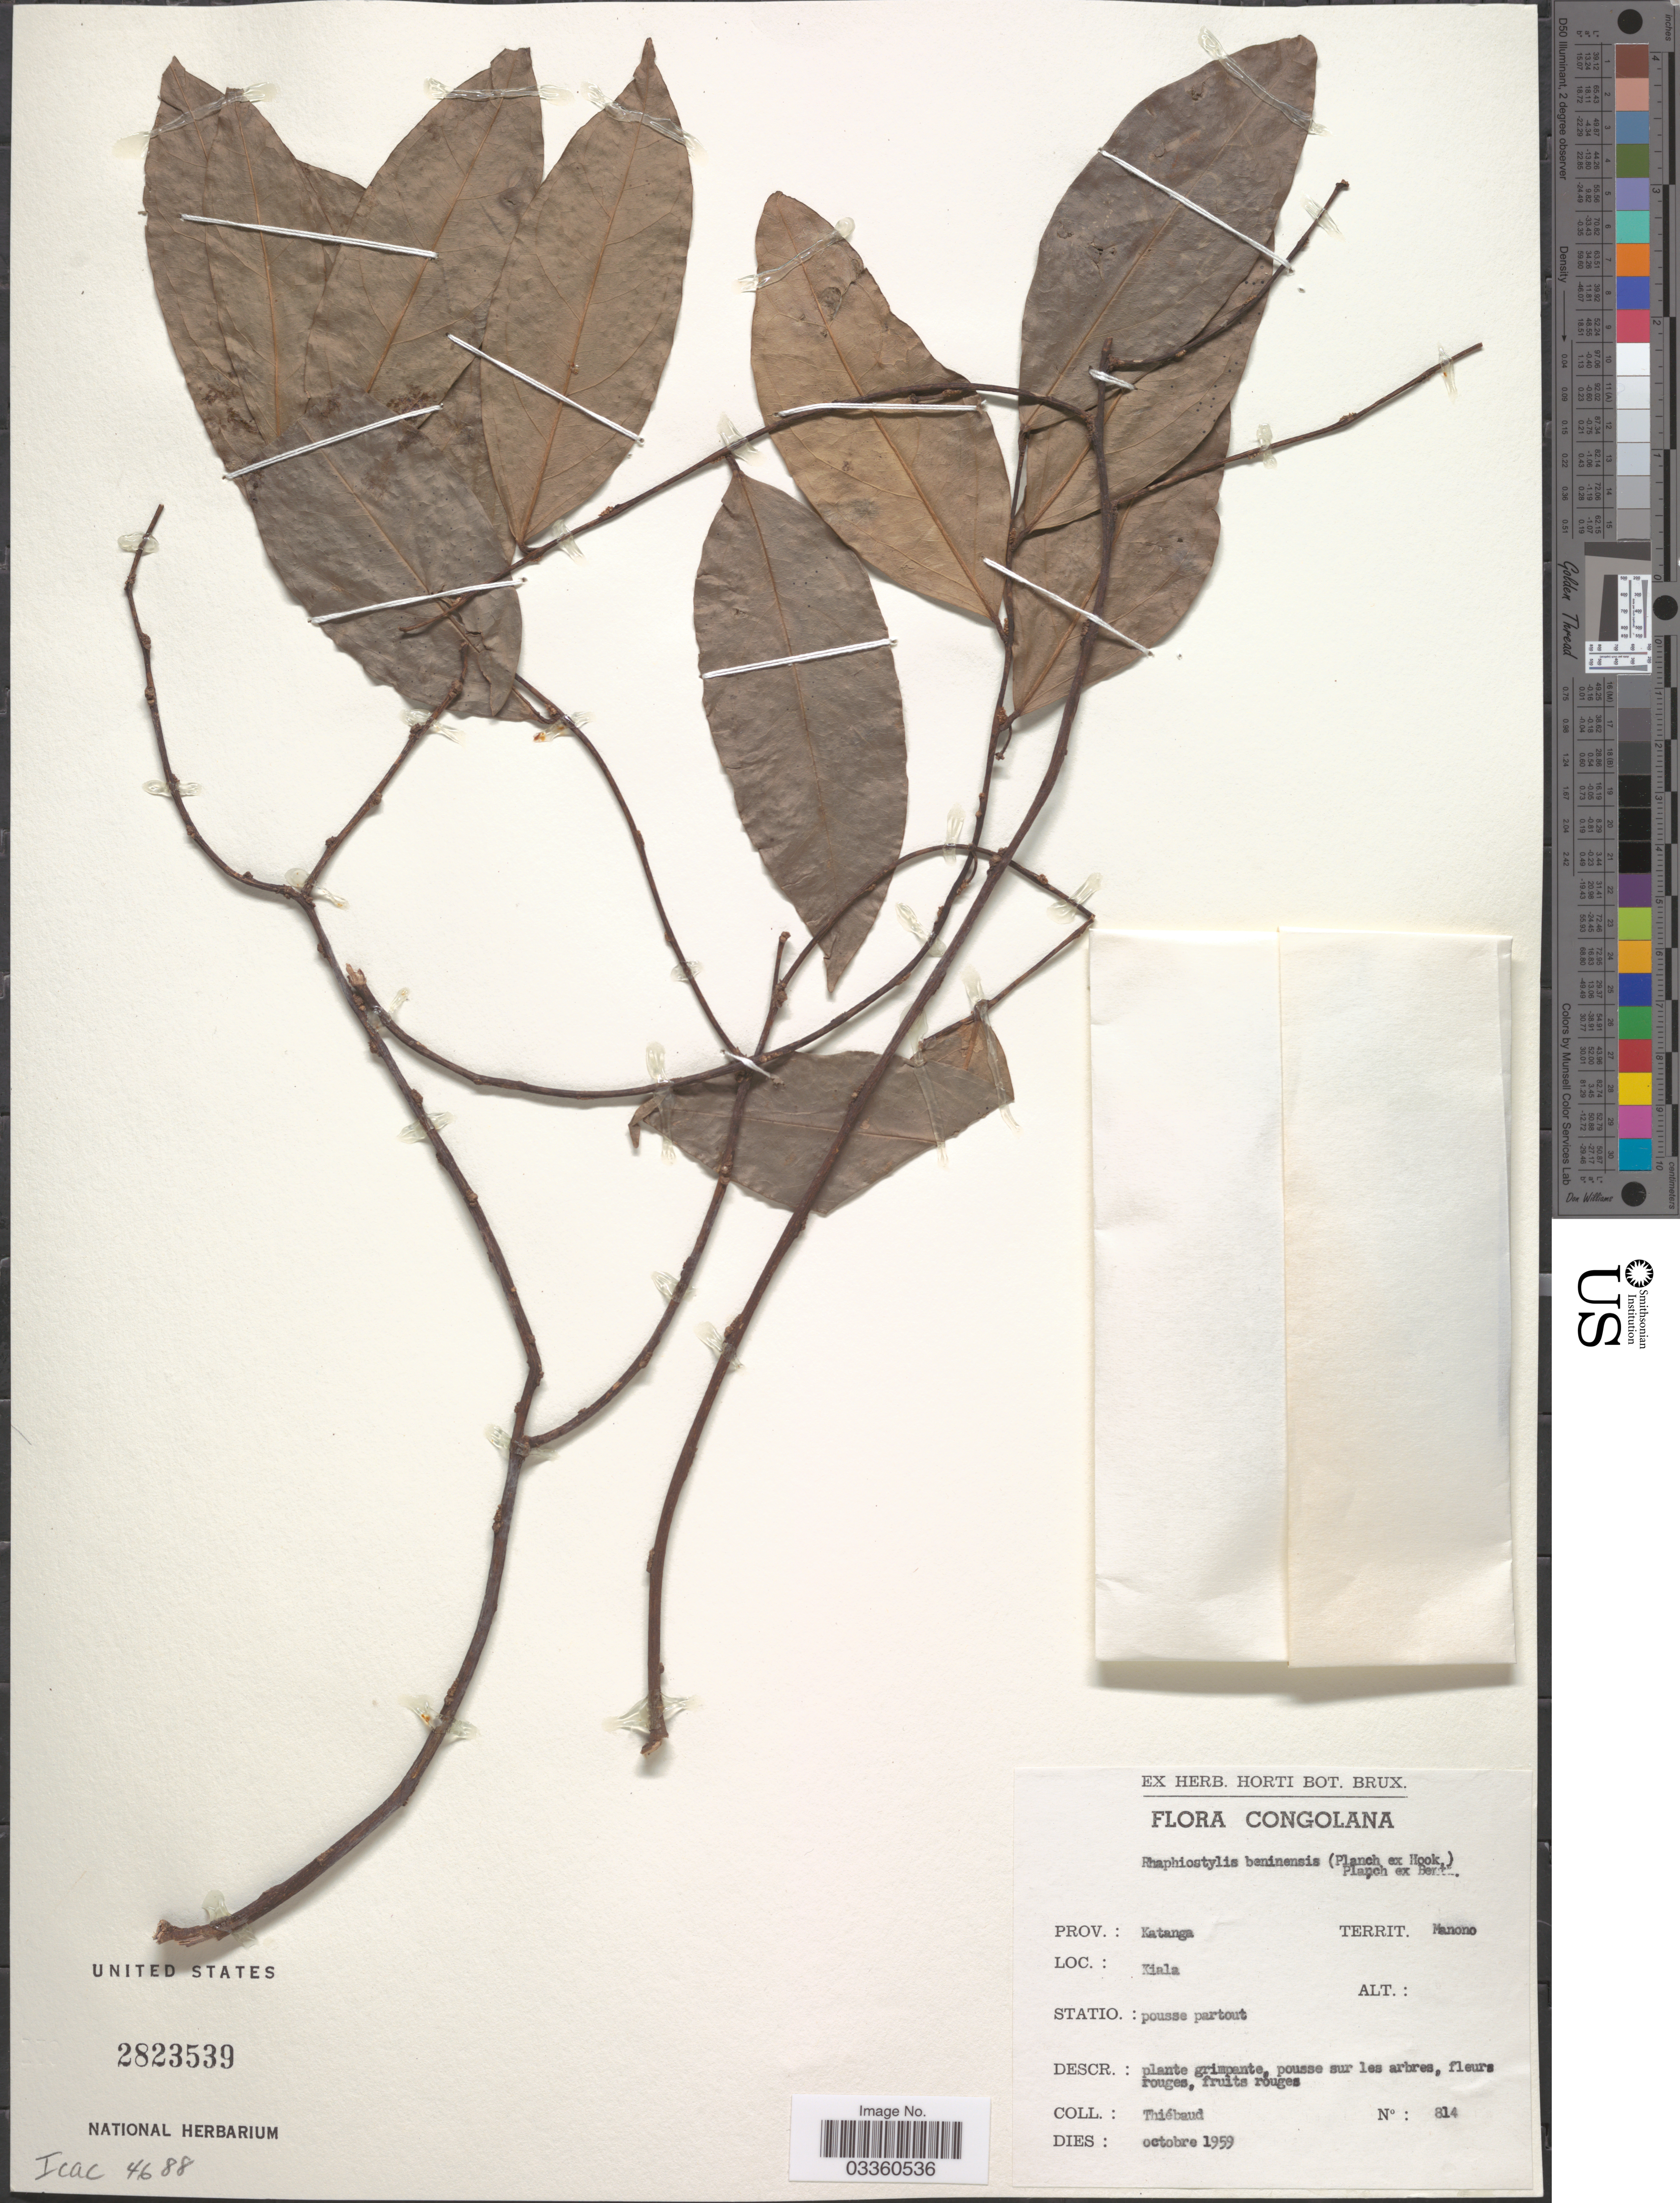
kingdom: Plantae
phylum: Tracheophyta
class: Magnoliopsida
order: Metteniusales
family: Metteniusaceae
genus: Rhaphiostylis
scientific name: Rhaphiostylis beninensis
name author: (Planch.) Benth.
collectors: Thiebaud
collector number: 814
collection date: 1959-10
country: Congo, Democratic Republic of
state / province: Tanganyika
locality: Congolana. Territ. Manono. Kiala.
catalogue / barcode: US 2823539